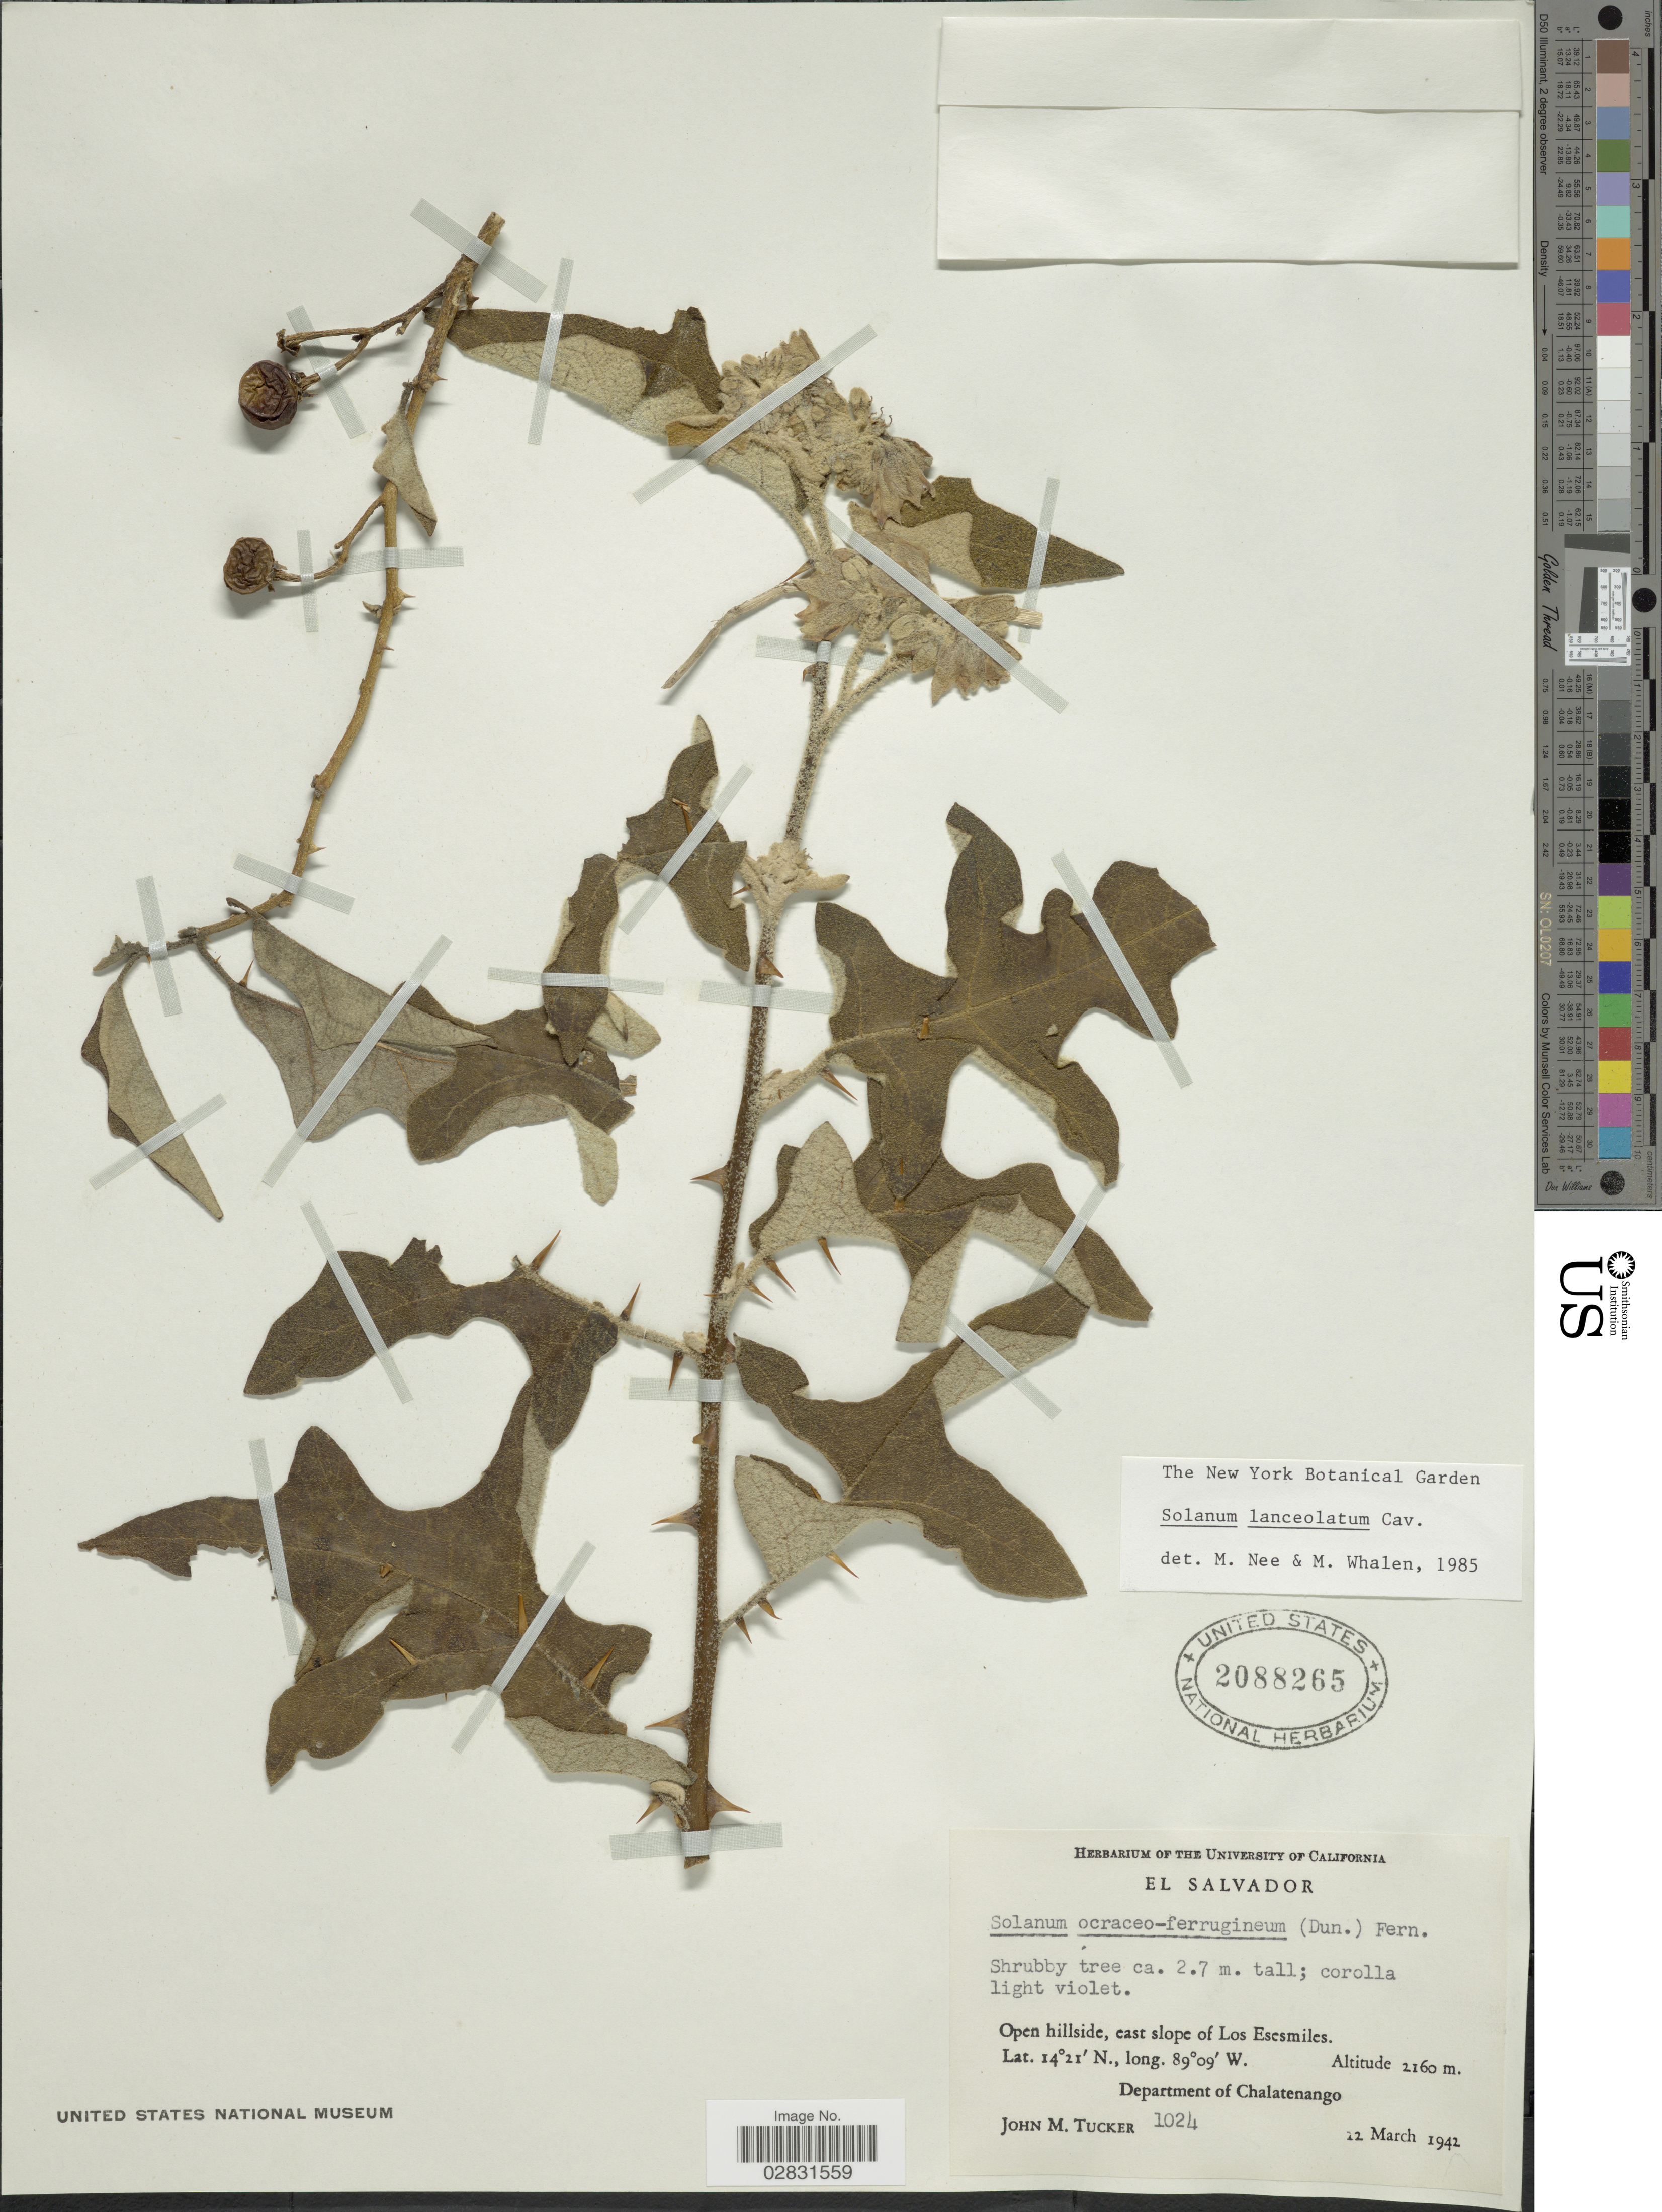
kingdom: Plantae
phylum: Tracheophyta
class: Magnoliopsida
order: Solanales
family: Solanaceae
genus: Solanum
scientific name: Solanum lanceolatum Berthault, nom. illeg.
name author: Berthault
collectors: J. M. Tucker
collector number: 1024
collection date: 1942-03-12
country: El Salvador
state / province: Chalatenango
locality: Open hillside, east slope of Los Esesmiles. Department of Chalatenango.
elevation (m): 2160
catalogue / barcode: US 2088265